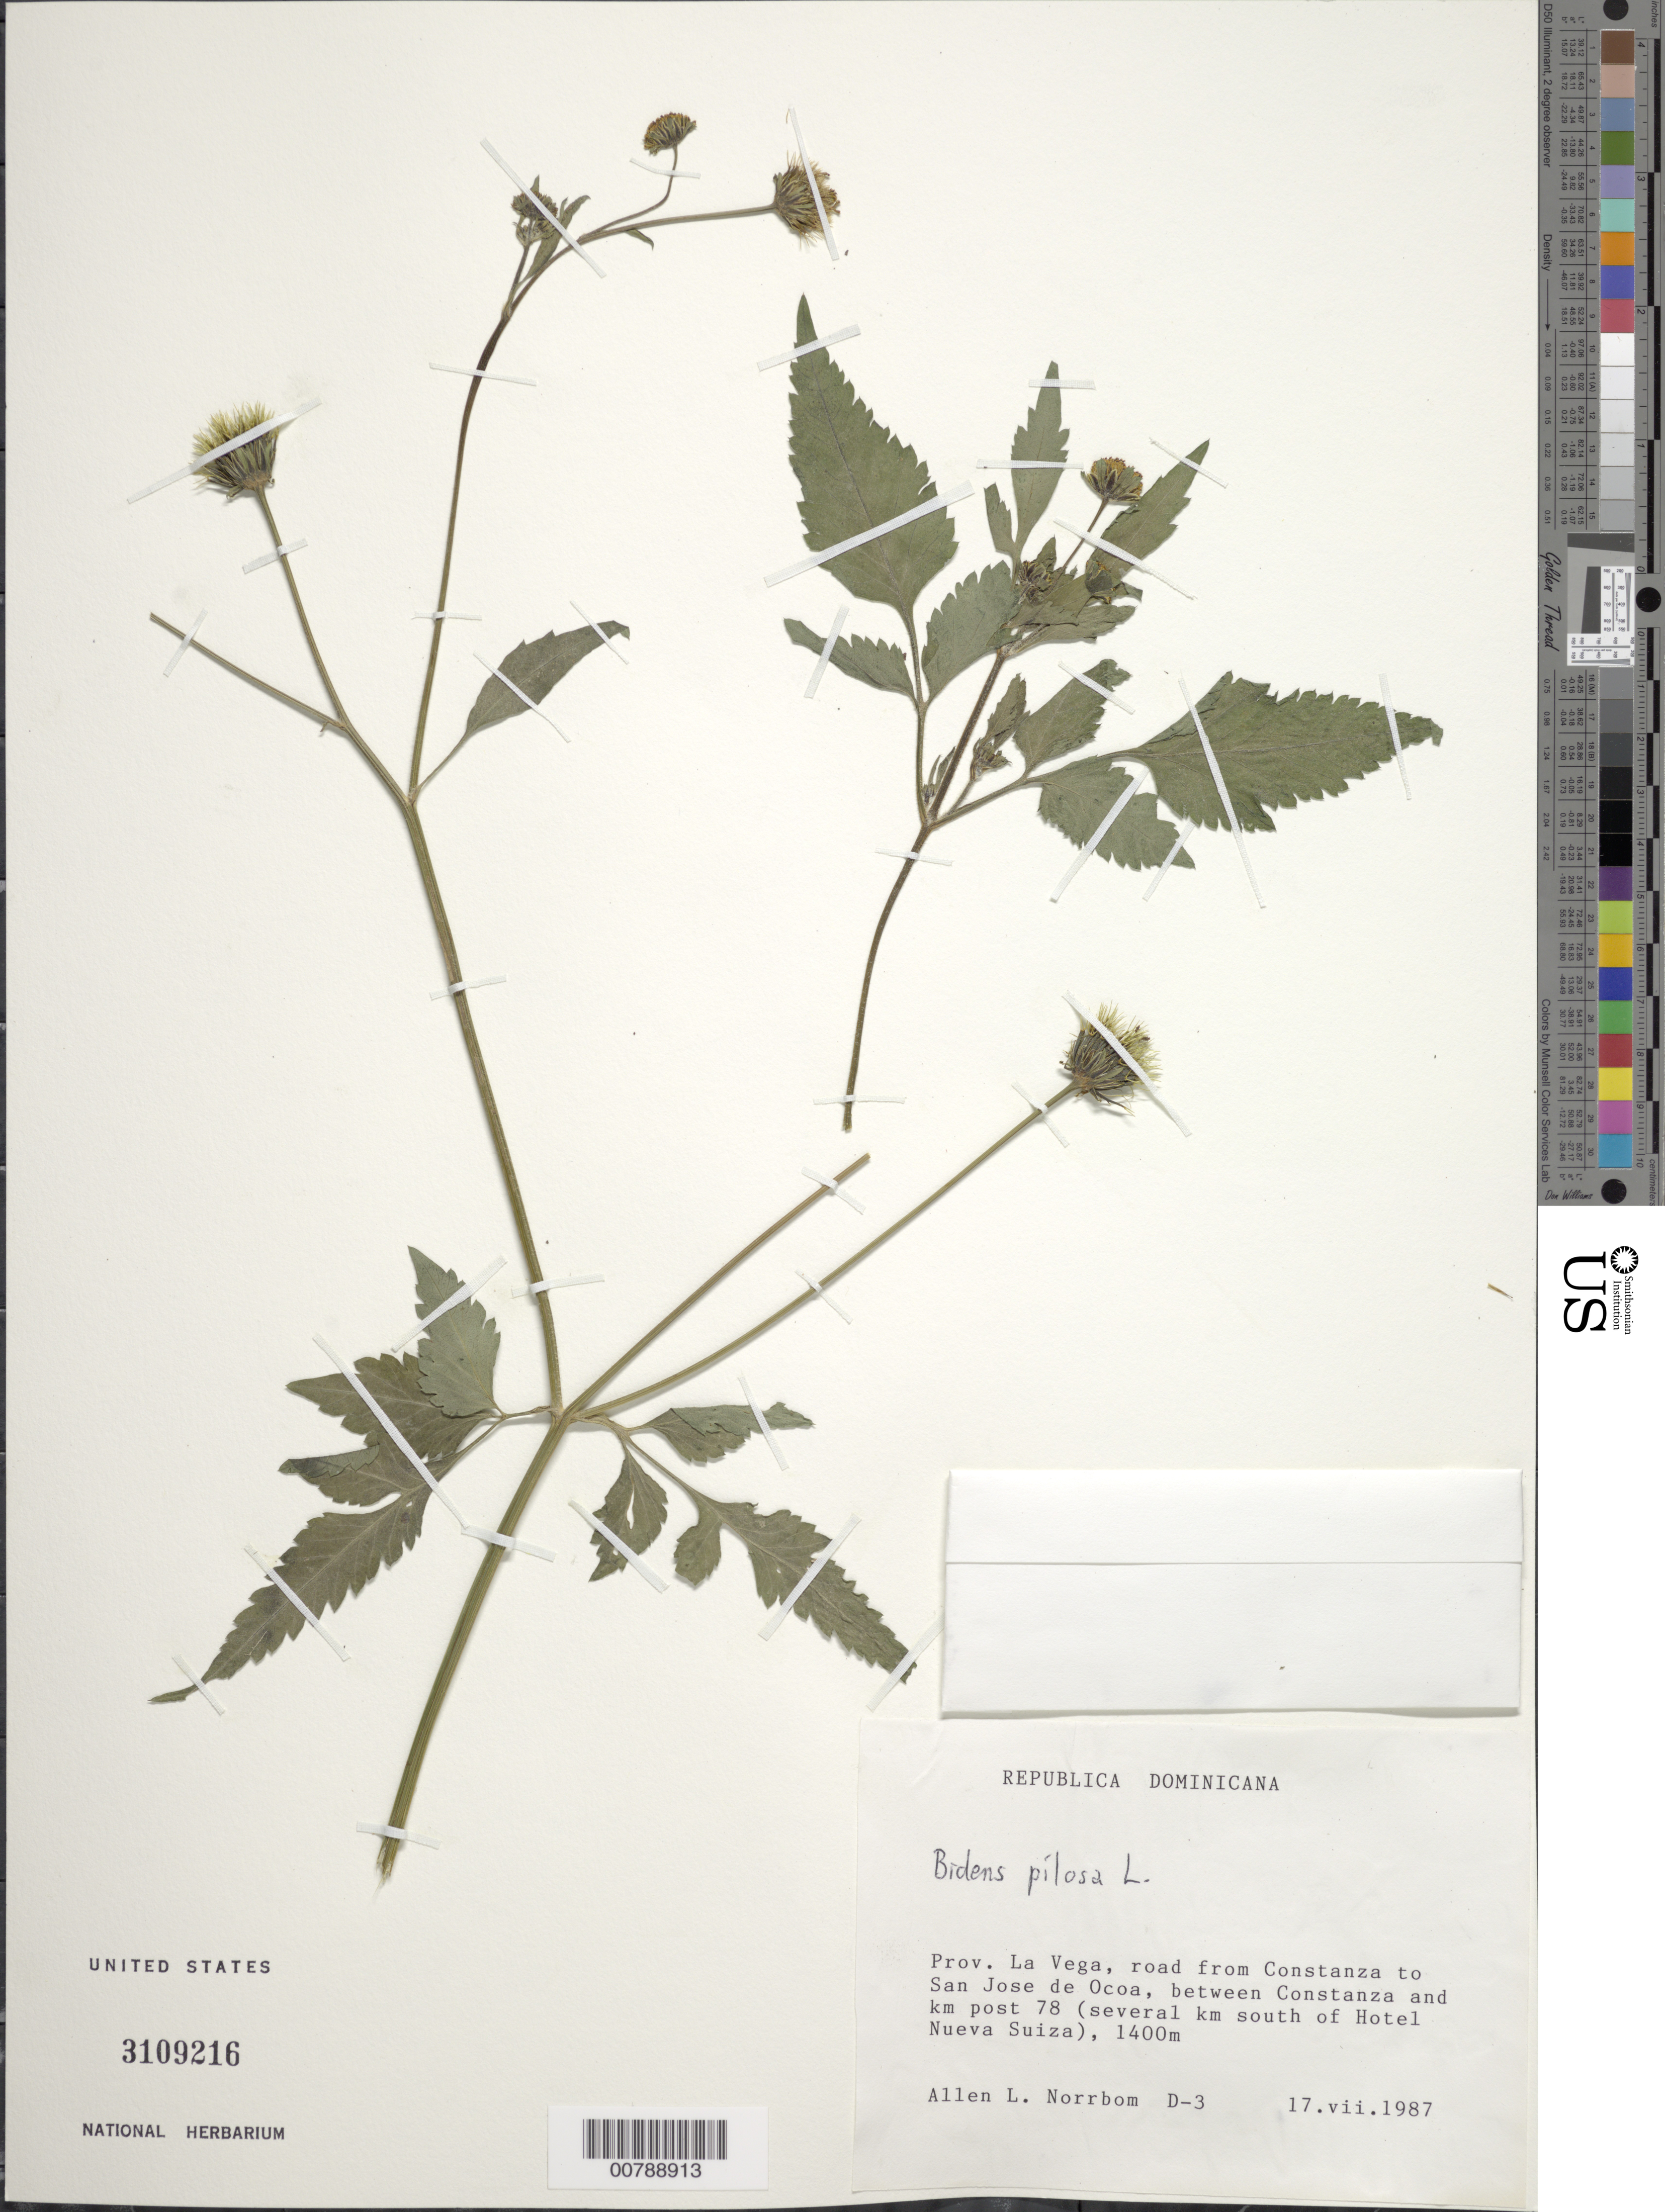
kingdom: Plantae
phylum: Tracheophyta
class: Magnoliopsida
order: Asterales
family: Asteraceae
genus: Bidens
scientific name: Bidens pilosa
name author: L.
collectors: A. L. Norrbom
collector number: D 3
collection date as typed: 17 Jul 1987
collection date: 1987-07-17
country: Dominican Republic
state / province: La Vega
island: Hispaniola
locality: Prov. La Vega, road from Constanza to San Jose de Ocoa, between Constanza and km post 78 (several km south of Hotel Nueva Suiza)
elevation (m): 1400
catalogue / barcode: US 3109216